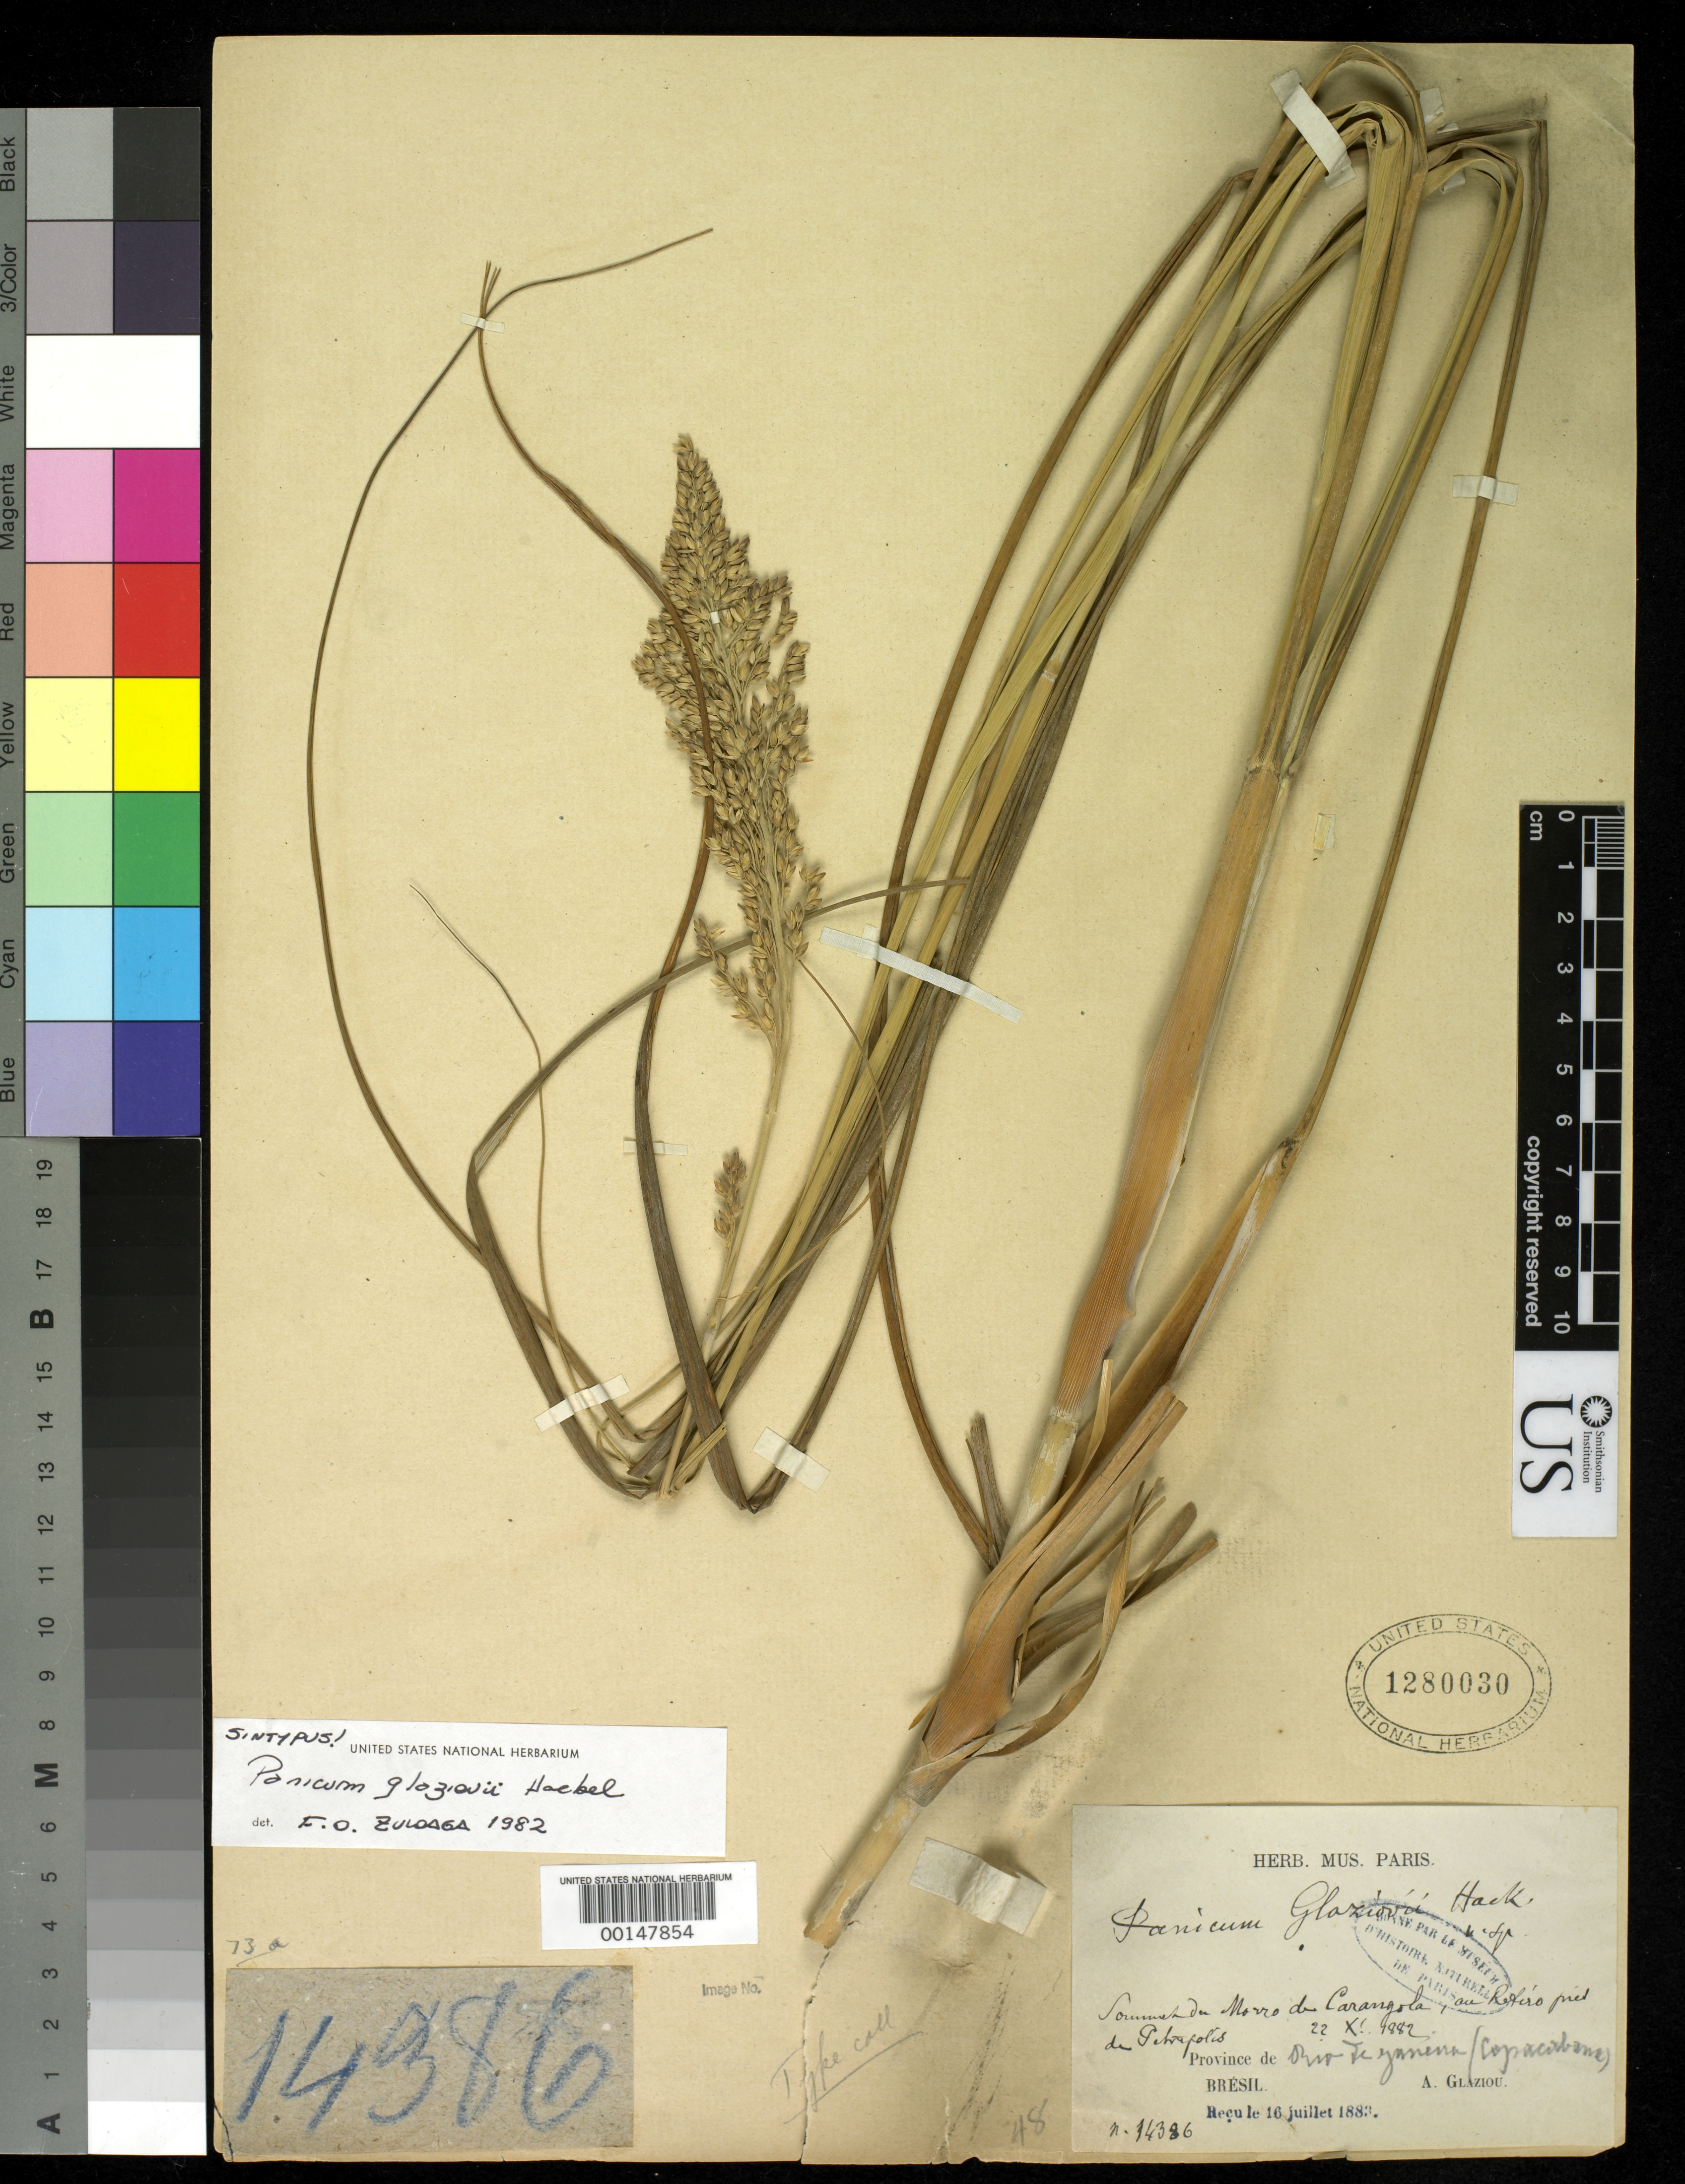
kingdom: Plantae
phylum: Tracheophyta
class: Liliopsida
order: Poales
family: Poaceae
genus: Panicum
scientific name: Panicum glaziovii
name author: Hack.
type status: Isolectotype; Syntype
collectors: A. F. M. Glaziou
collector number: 14386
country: Brazil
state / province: Rio de Janeiro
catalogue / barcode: US 1280030